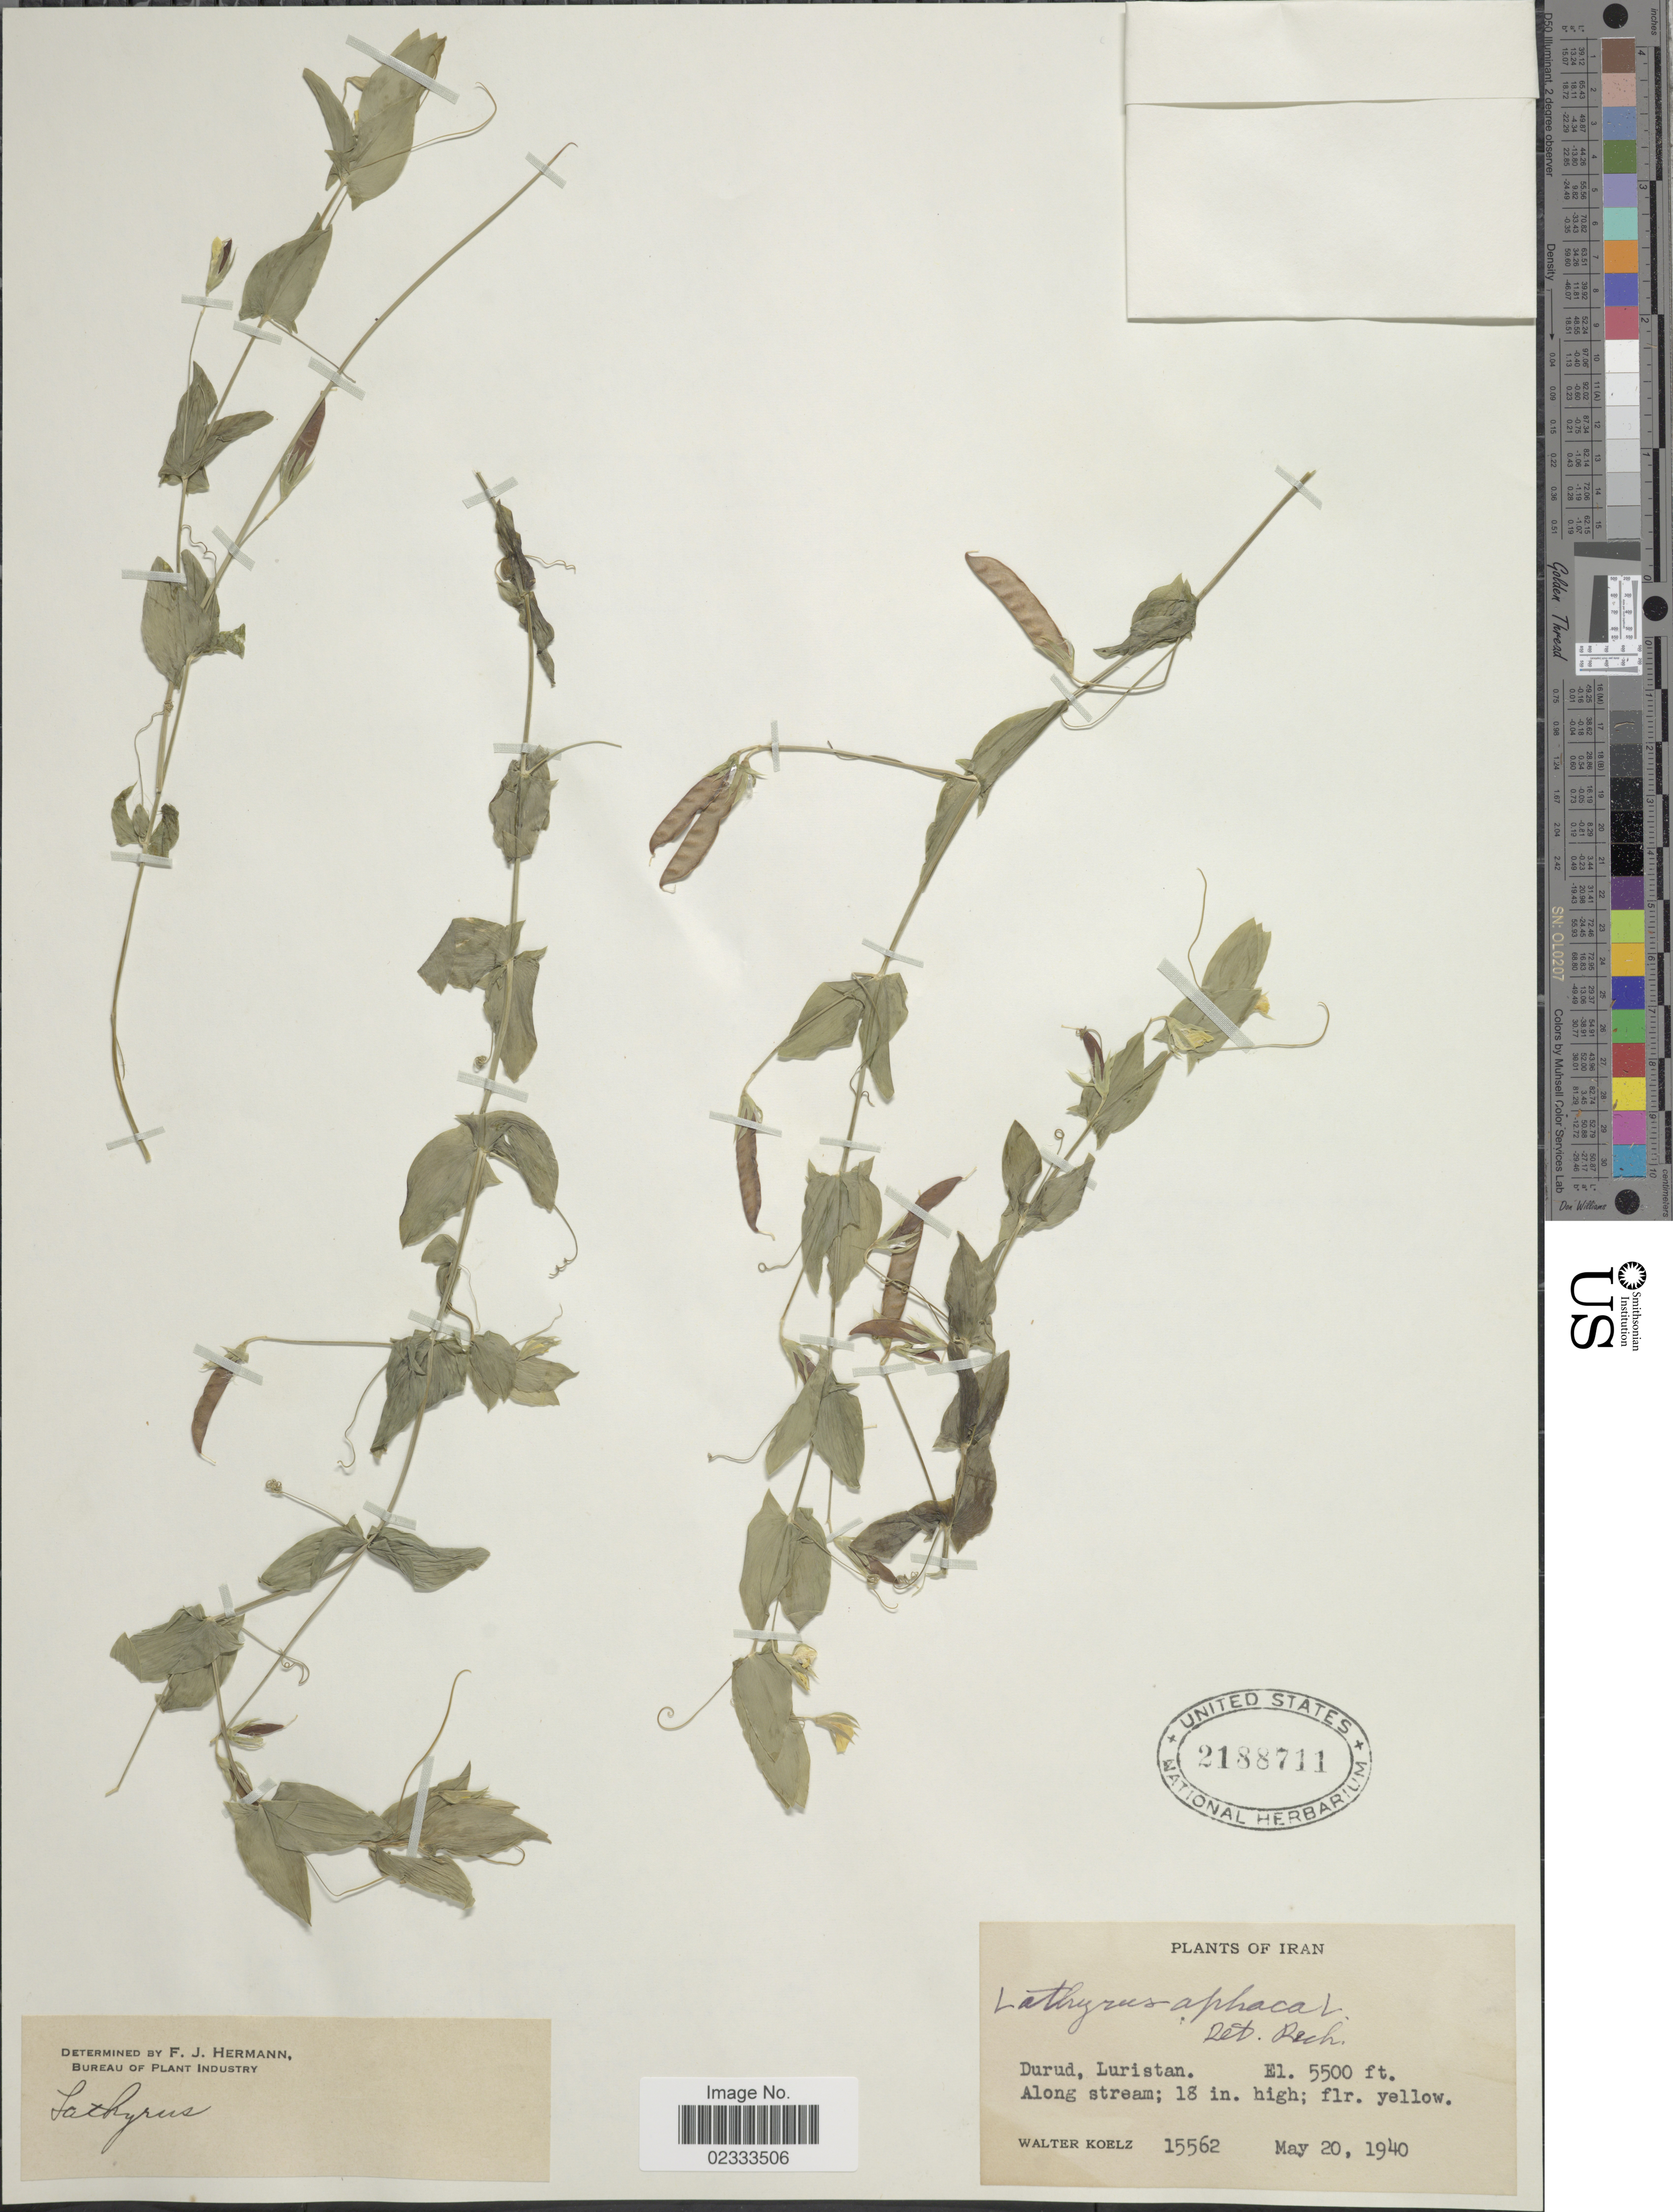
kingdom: Plantae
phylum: Tracheophyta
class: Magnoliopsida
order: Fabales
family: Fabaceae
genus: Lathyrus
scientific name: Lathyrus aphaca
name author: L.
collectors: W. N. Koelz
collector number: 15562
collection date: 1940-05-20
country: Iran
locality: Durud, Luristan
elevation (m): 1676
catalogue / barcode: US 2188711